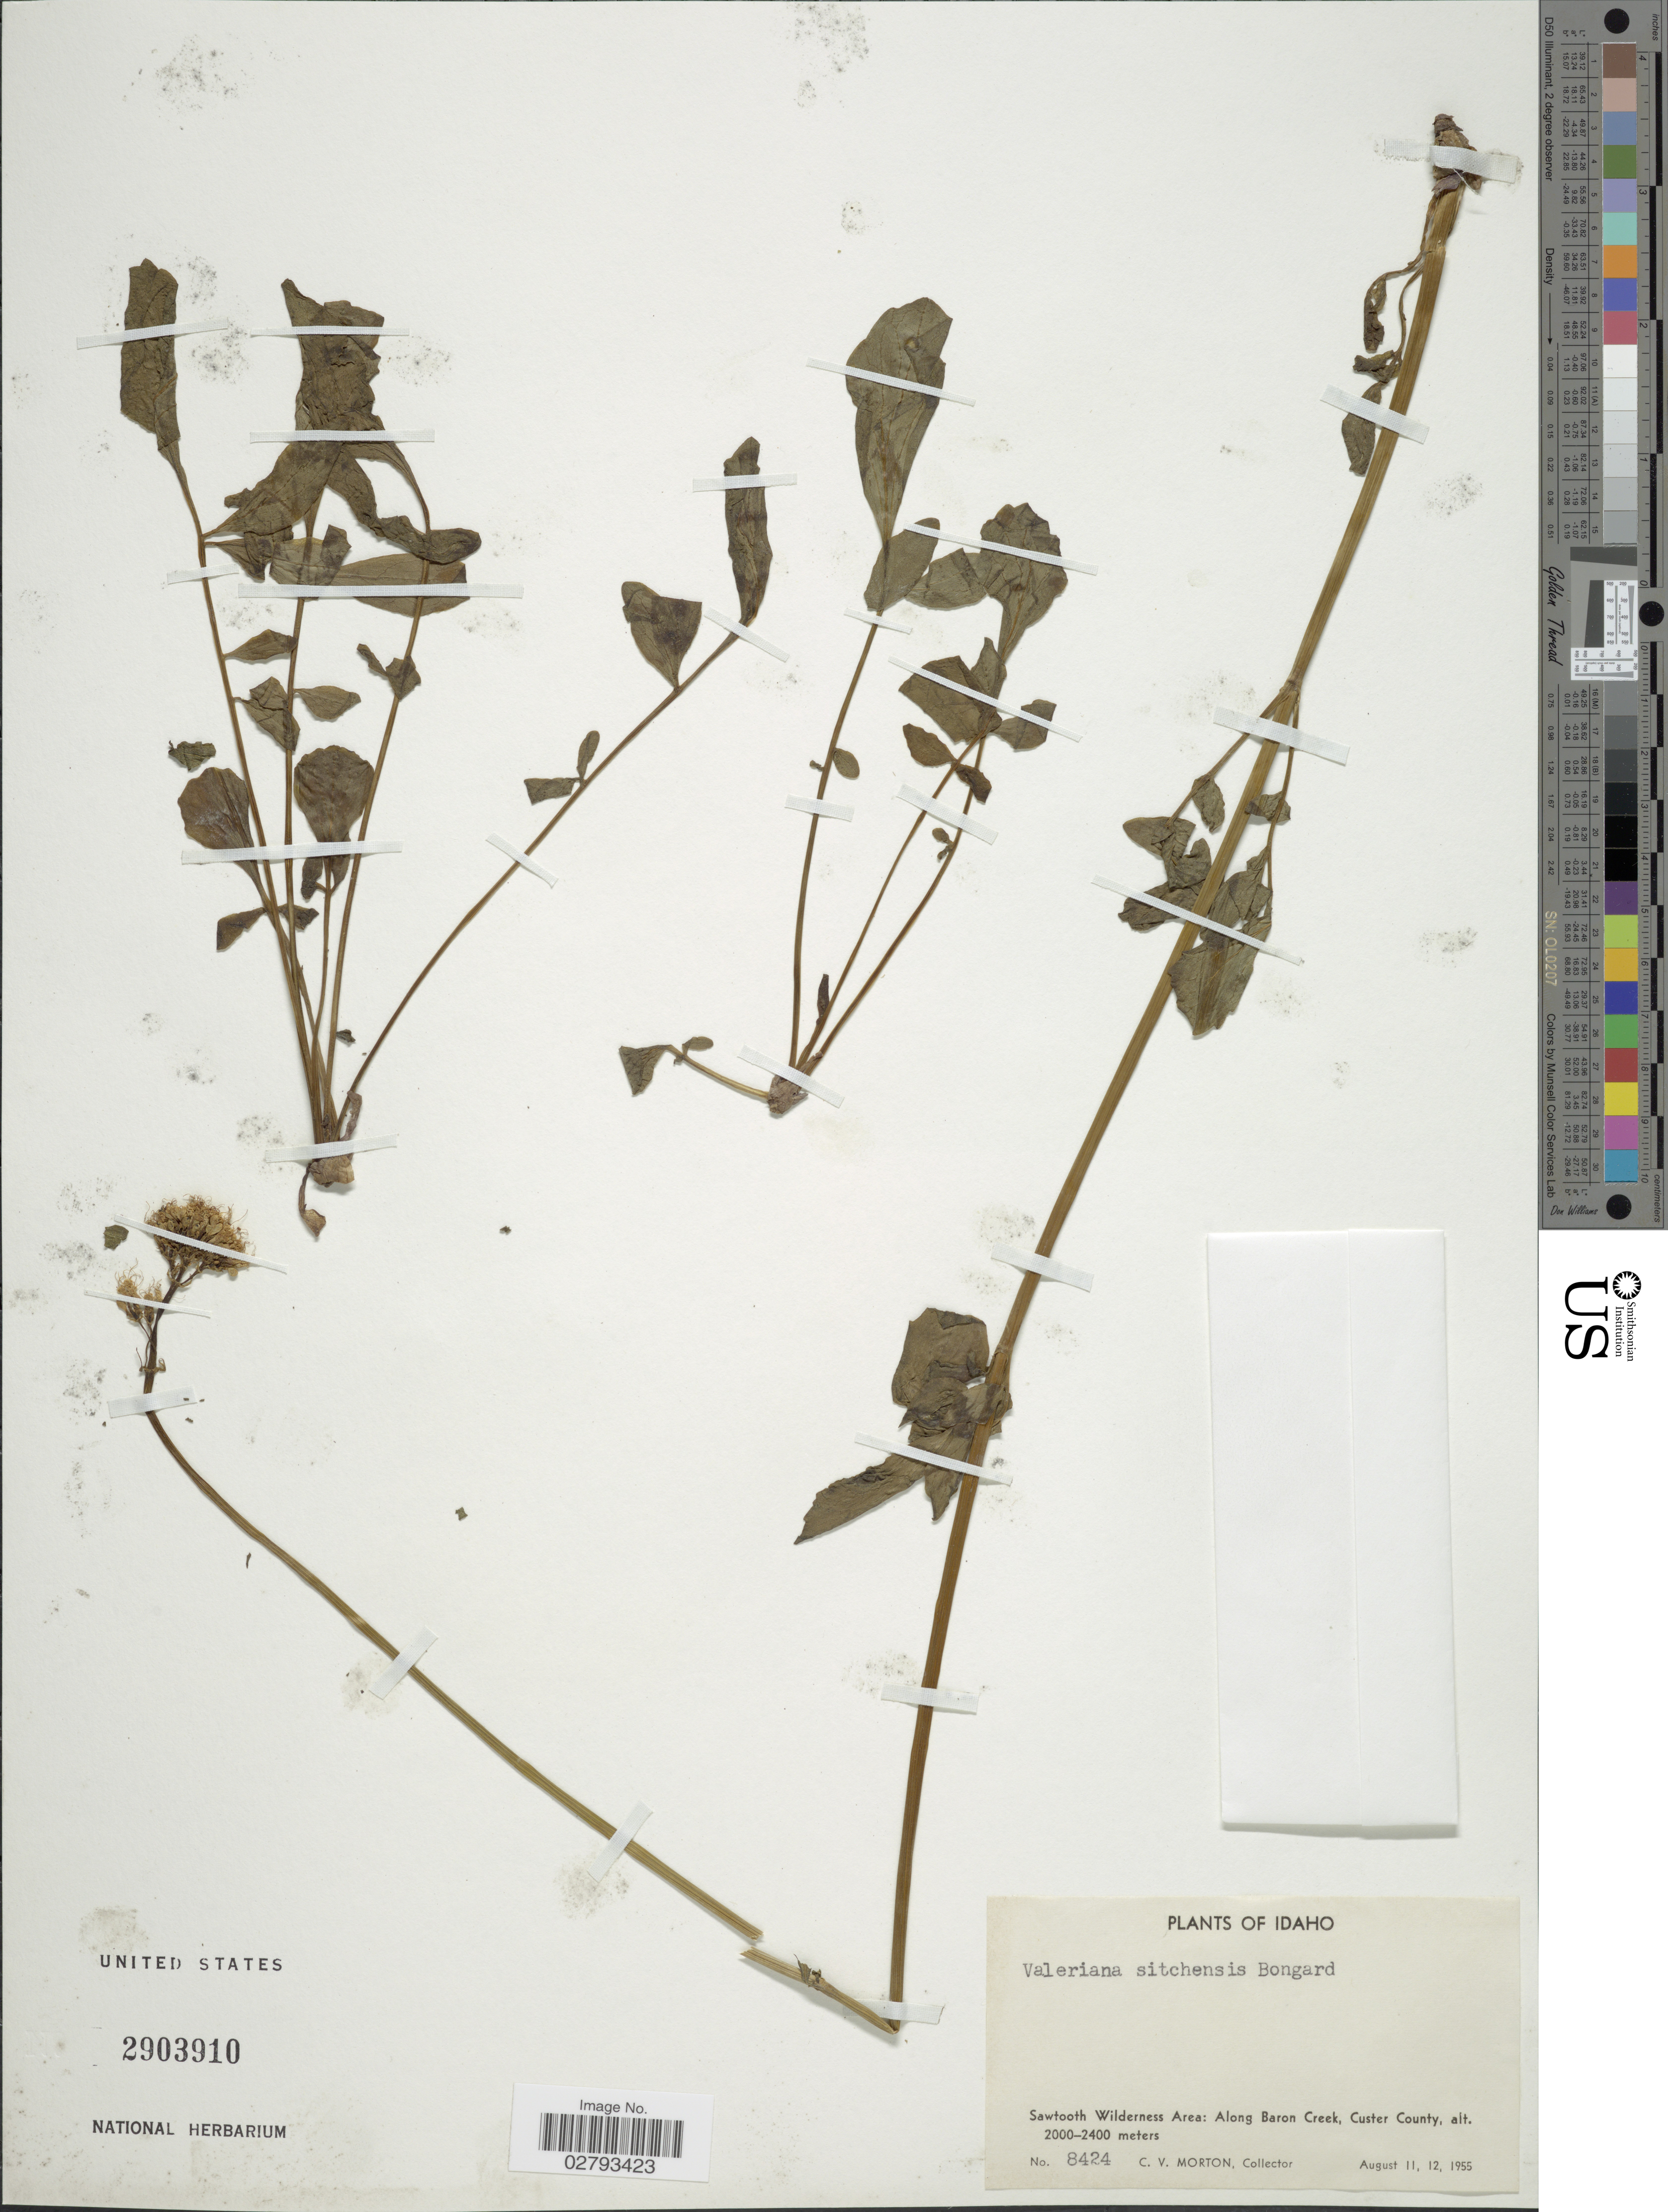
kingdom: Plantae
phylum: Tracheophyta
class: Magnoliopsida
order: Dipsacales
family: Caprifoliaceae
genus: Valeriana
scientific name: Valeriana sitchensis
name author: Bong.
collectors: C. V. Morton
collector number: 8424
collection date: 1955-08-11/1955-08-12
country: United States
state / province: Idaho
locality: Sawtooth Wilderness Area: Along Baron Creek, Custer County.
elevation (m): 2000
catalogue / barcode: US 2903910